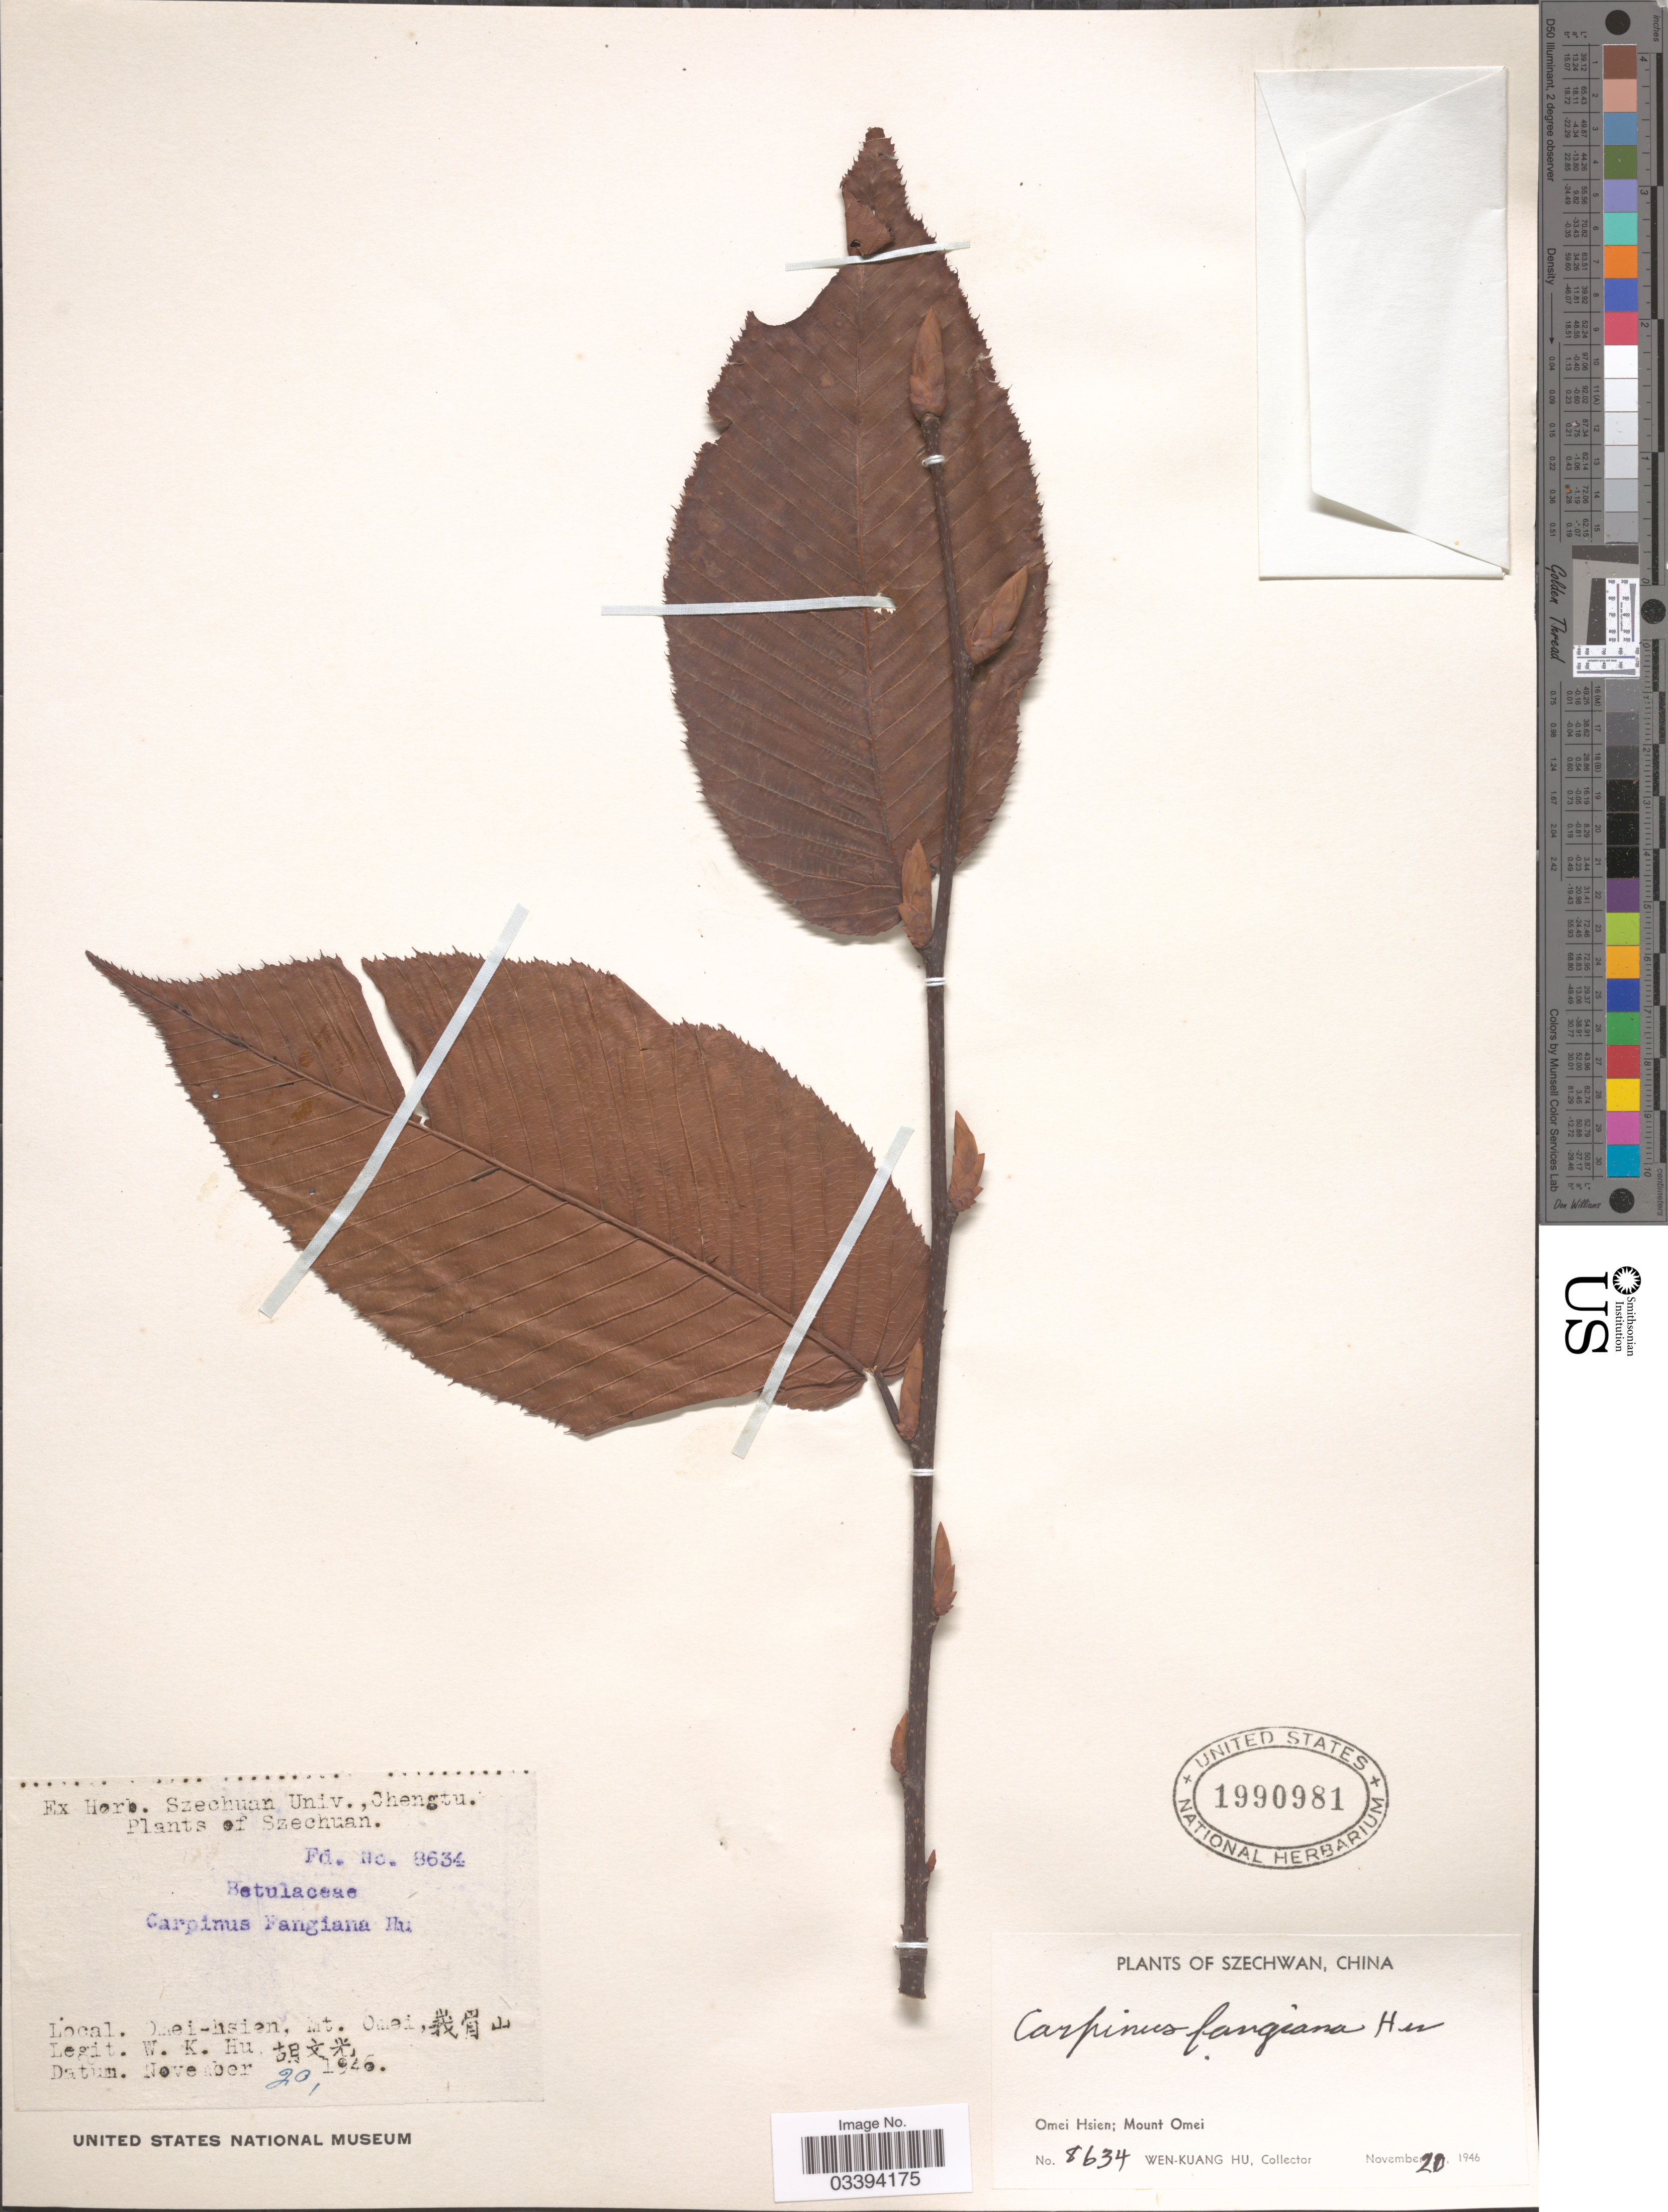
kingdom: Plantae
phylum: Tracheophyta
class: Magnoliopsida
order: Fagales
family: Betulaceae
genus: Carpinus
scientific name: Carpinus fangiana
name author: Hu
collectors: W. K. Hu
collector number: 8634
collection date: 1946-11-20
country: China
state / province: Sichuan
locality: Szechwan Omei Hsien; Mount Omei.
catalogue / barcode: US 1990981